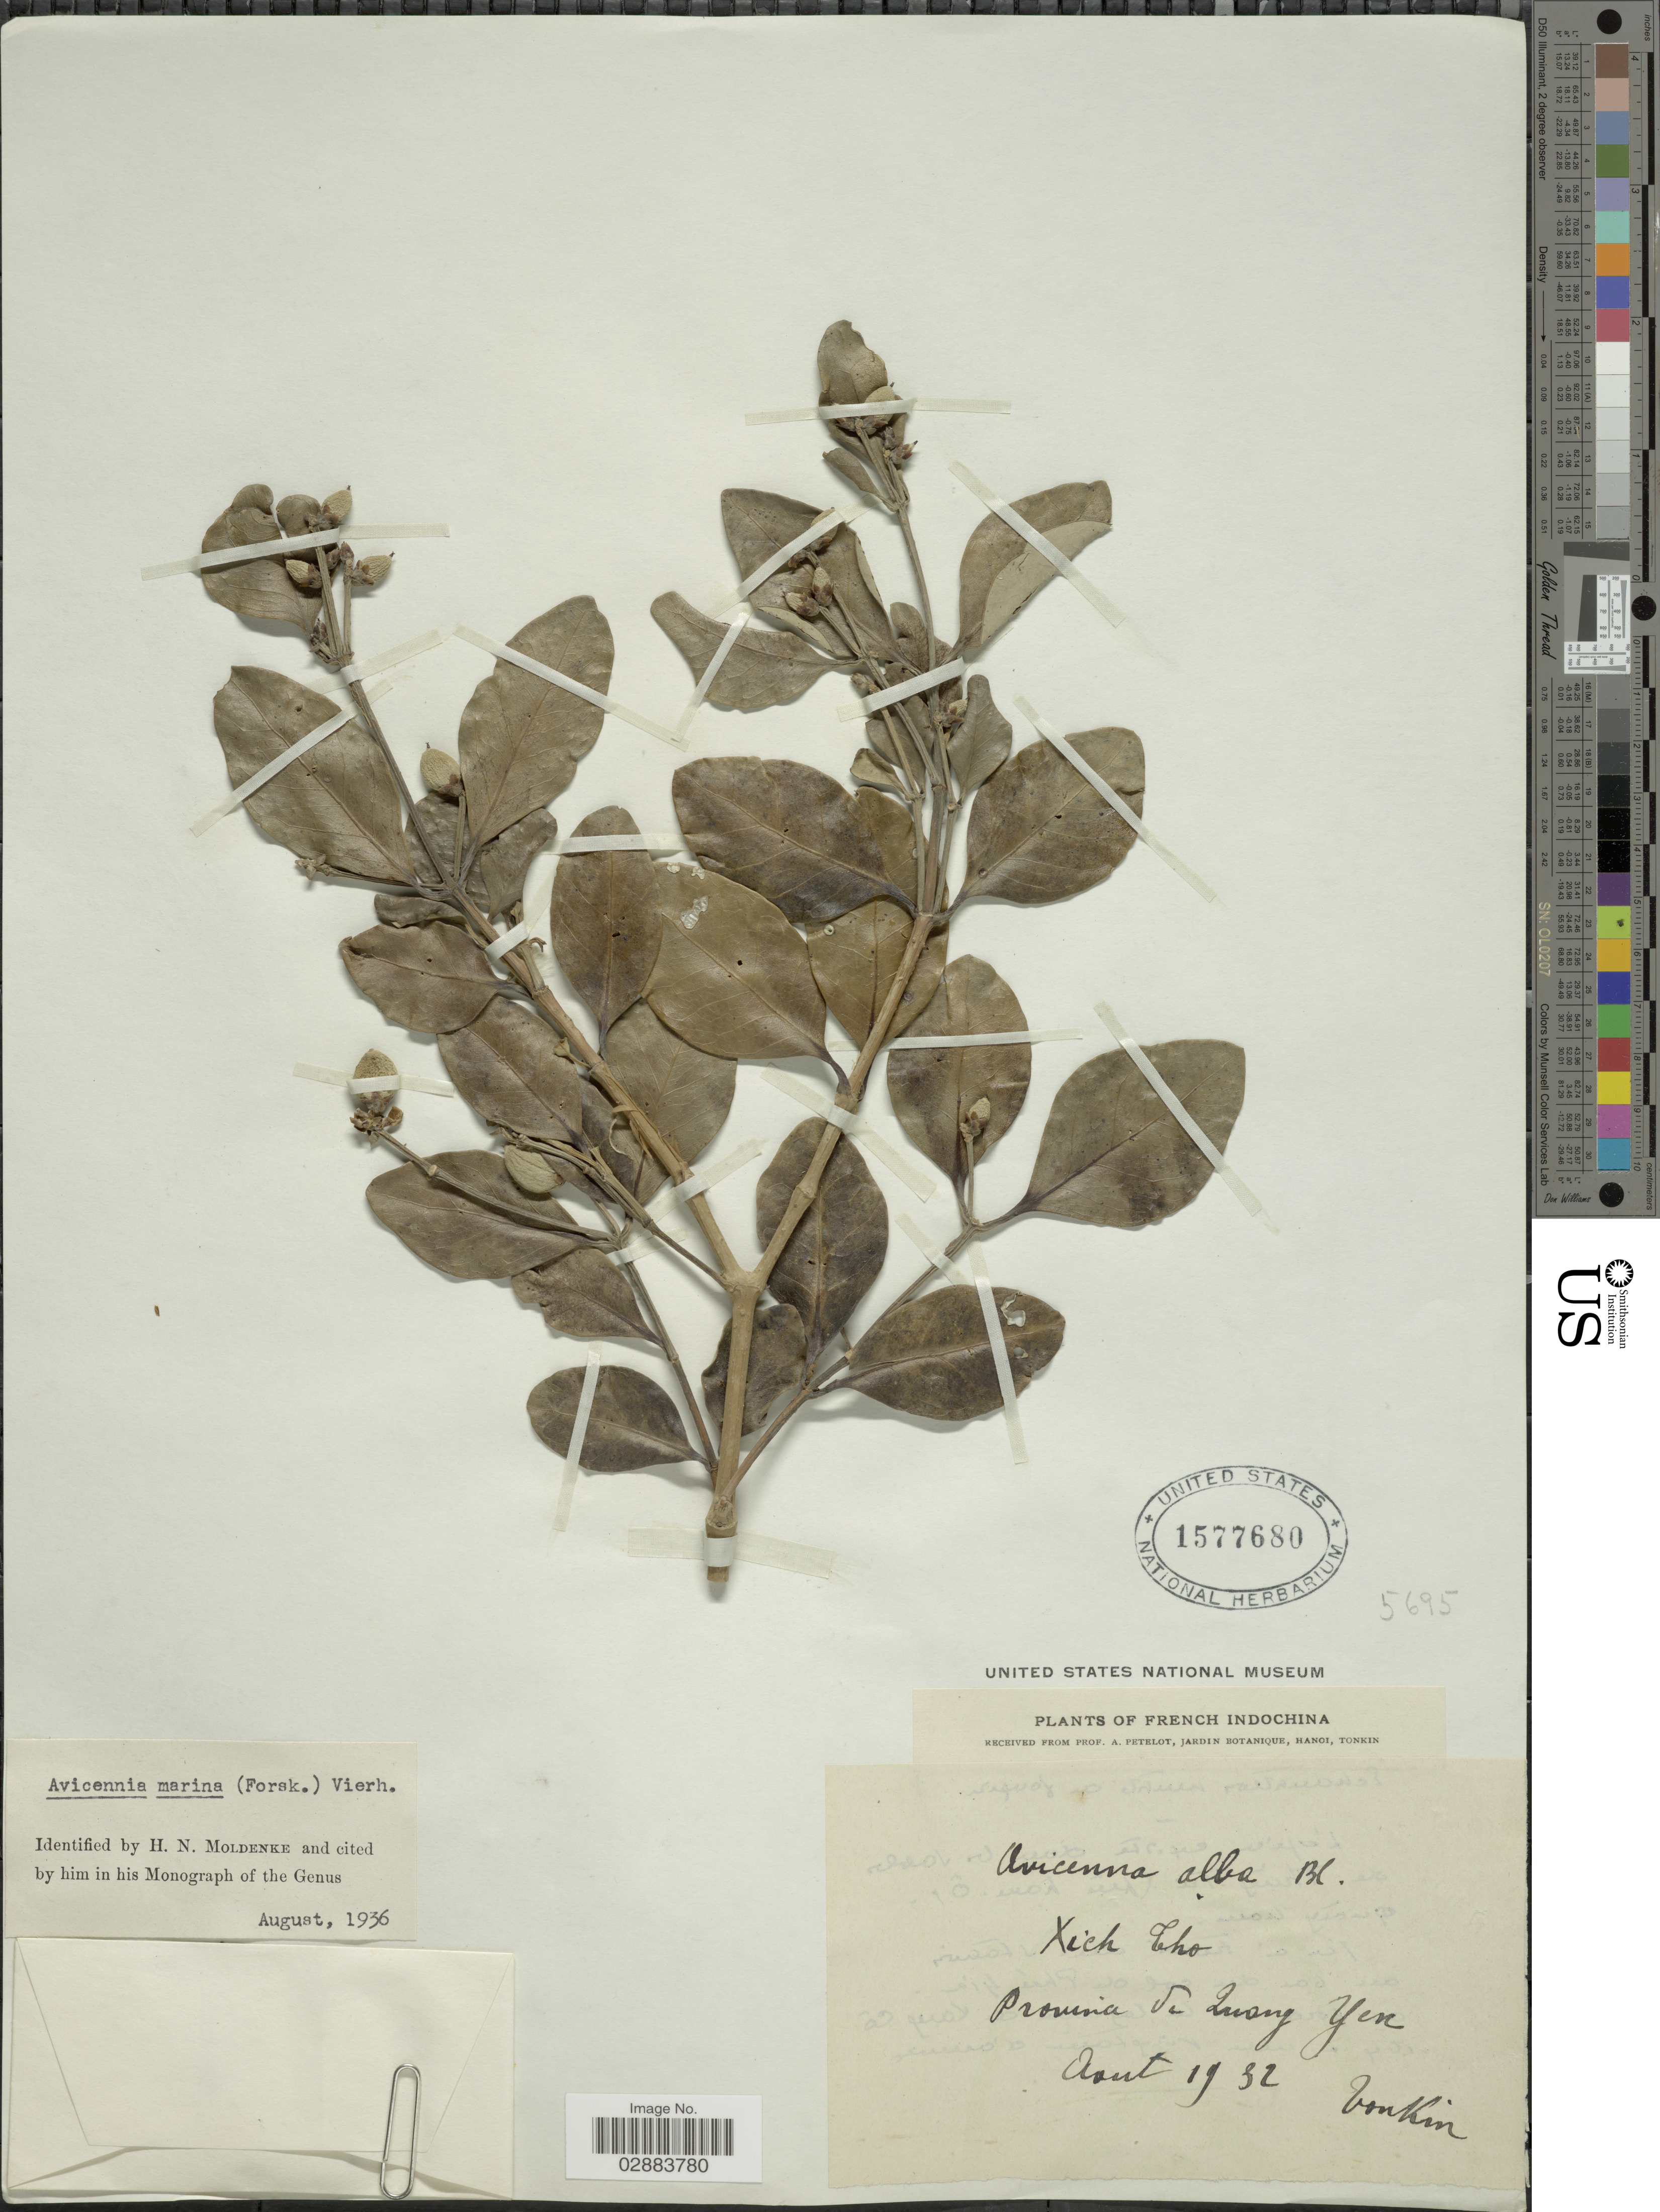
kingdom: Plantae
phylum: Tracheophyta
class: Magnoliopsida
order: Lamiales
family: Acanthaceae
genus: Avicennia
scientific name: Avicennia marina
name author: (Forssk.) Vierh.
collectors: A. Petelot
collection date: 1932-08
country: Vietnam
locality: French Indochina. Tonkin. Xich Tho, Province de Quang Yen.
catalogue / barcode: US 1577680